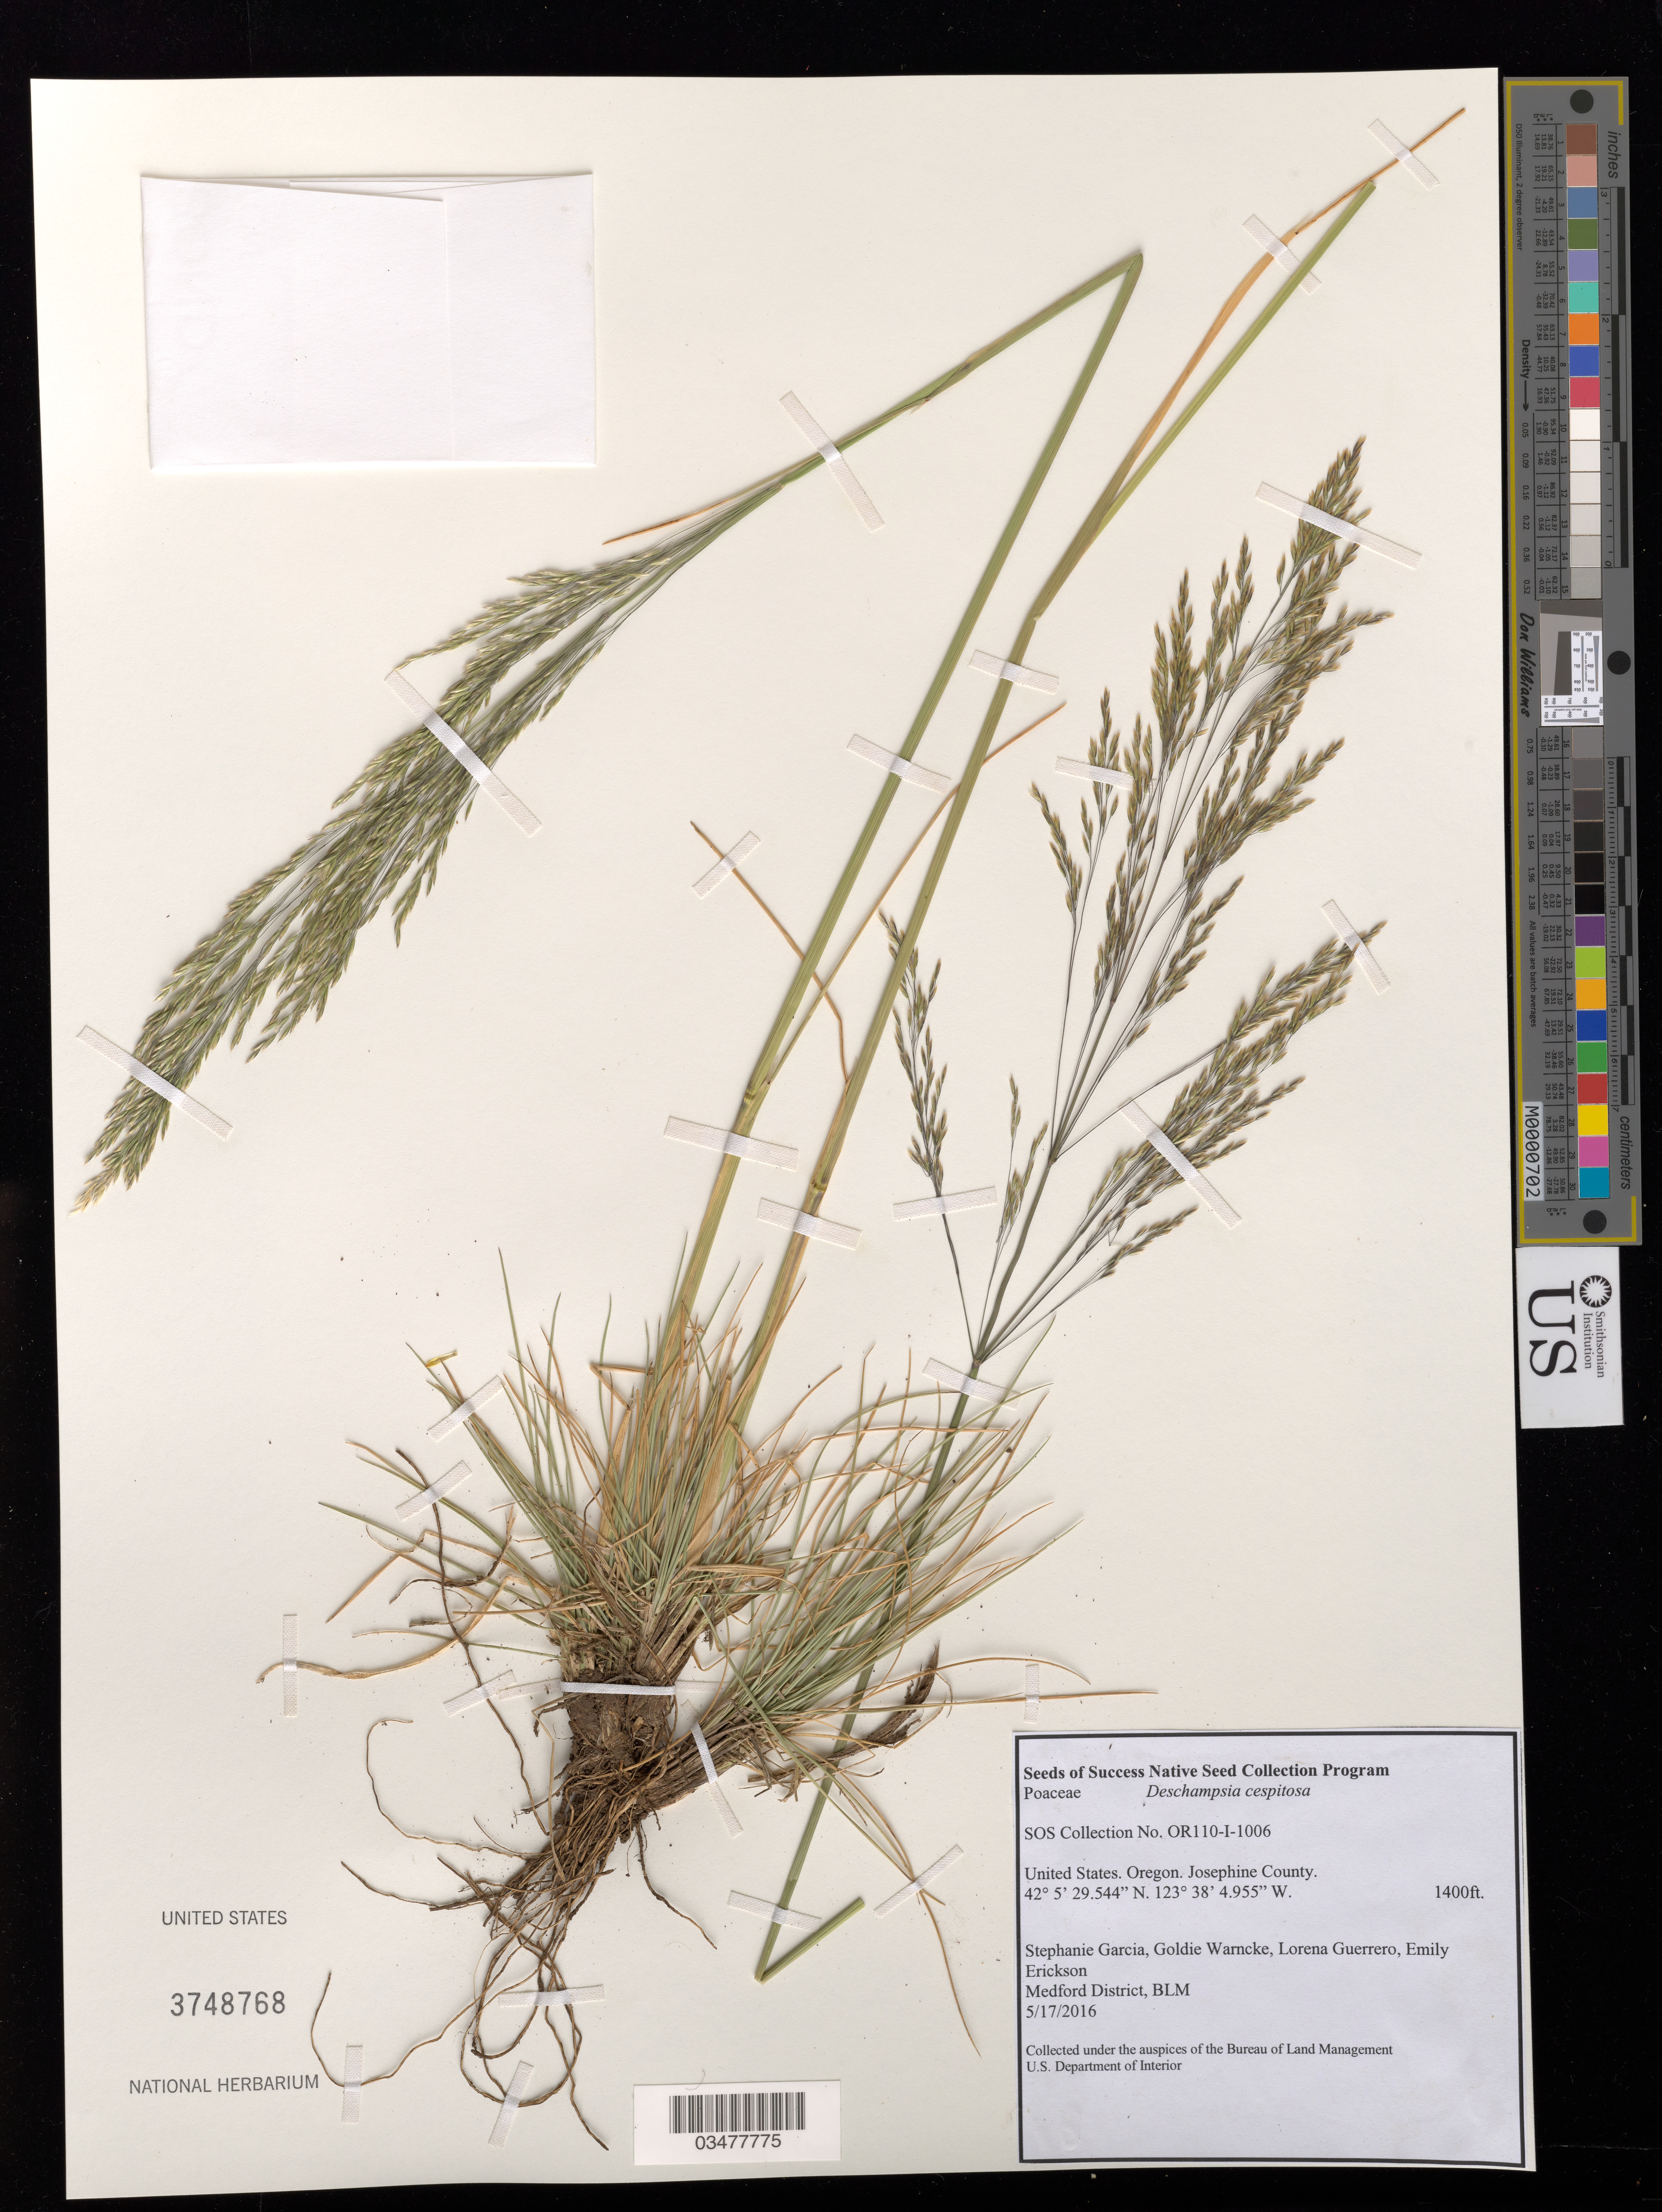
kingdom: Plantae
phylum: Tracheophyta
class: Liliopsida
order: Poales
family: Poaceae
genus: Deschampsia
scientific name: Deschampsia cespitosa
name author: (L.) P. Beauv.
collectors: S. Garcia, G. Warncke, Guerrero, L. & E. Erickson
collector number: OR110-I-1005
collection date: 2016-05-17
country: United States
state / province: Oregon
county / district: Josephine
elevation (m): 427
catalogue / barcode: US 3748768